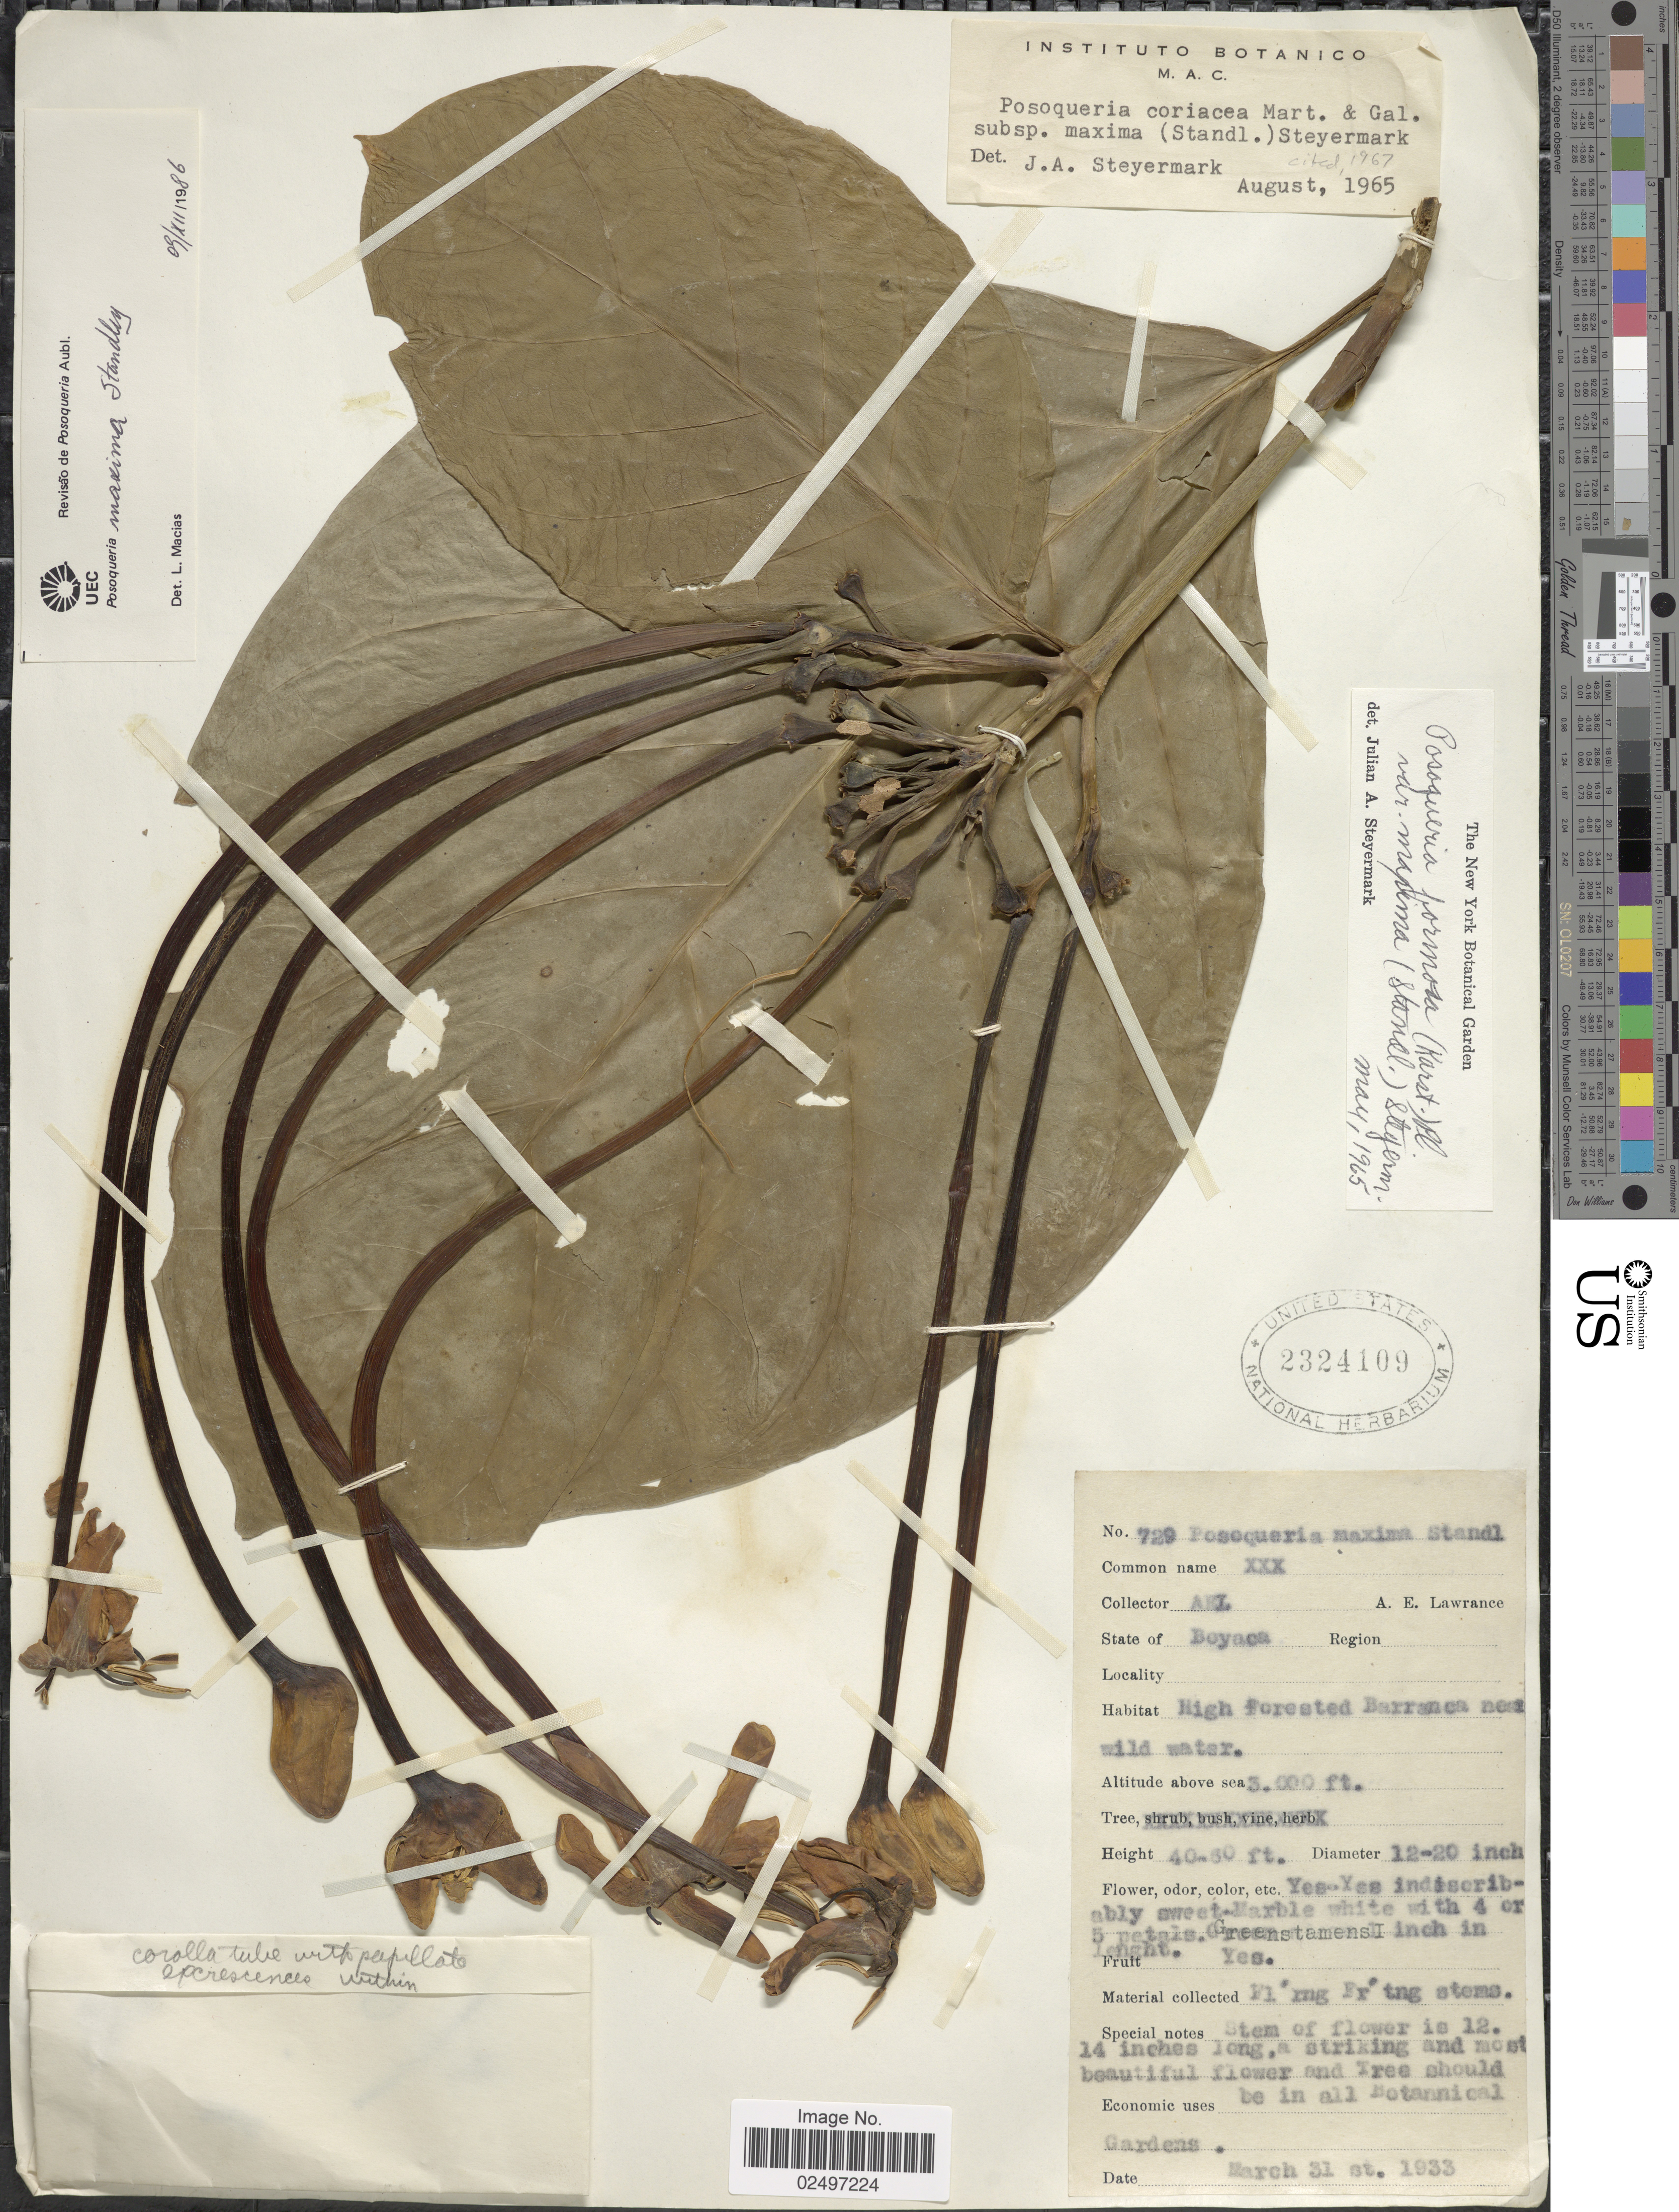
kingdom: Plantae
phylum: Tracheophyta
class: Magnoliopsida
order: Gentianales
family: Rubiaceae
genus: Posoqueria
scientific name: Posoqueria maxima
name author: Standl.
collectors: A. Lawrance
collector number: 729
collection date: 1933-03-31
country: Colombia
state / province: Boyacá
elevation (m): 914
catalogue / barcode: US 2324109